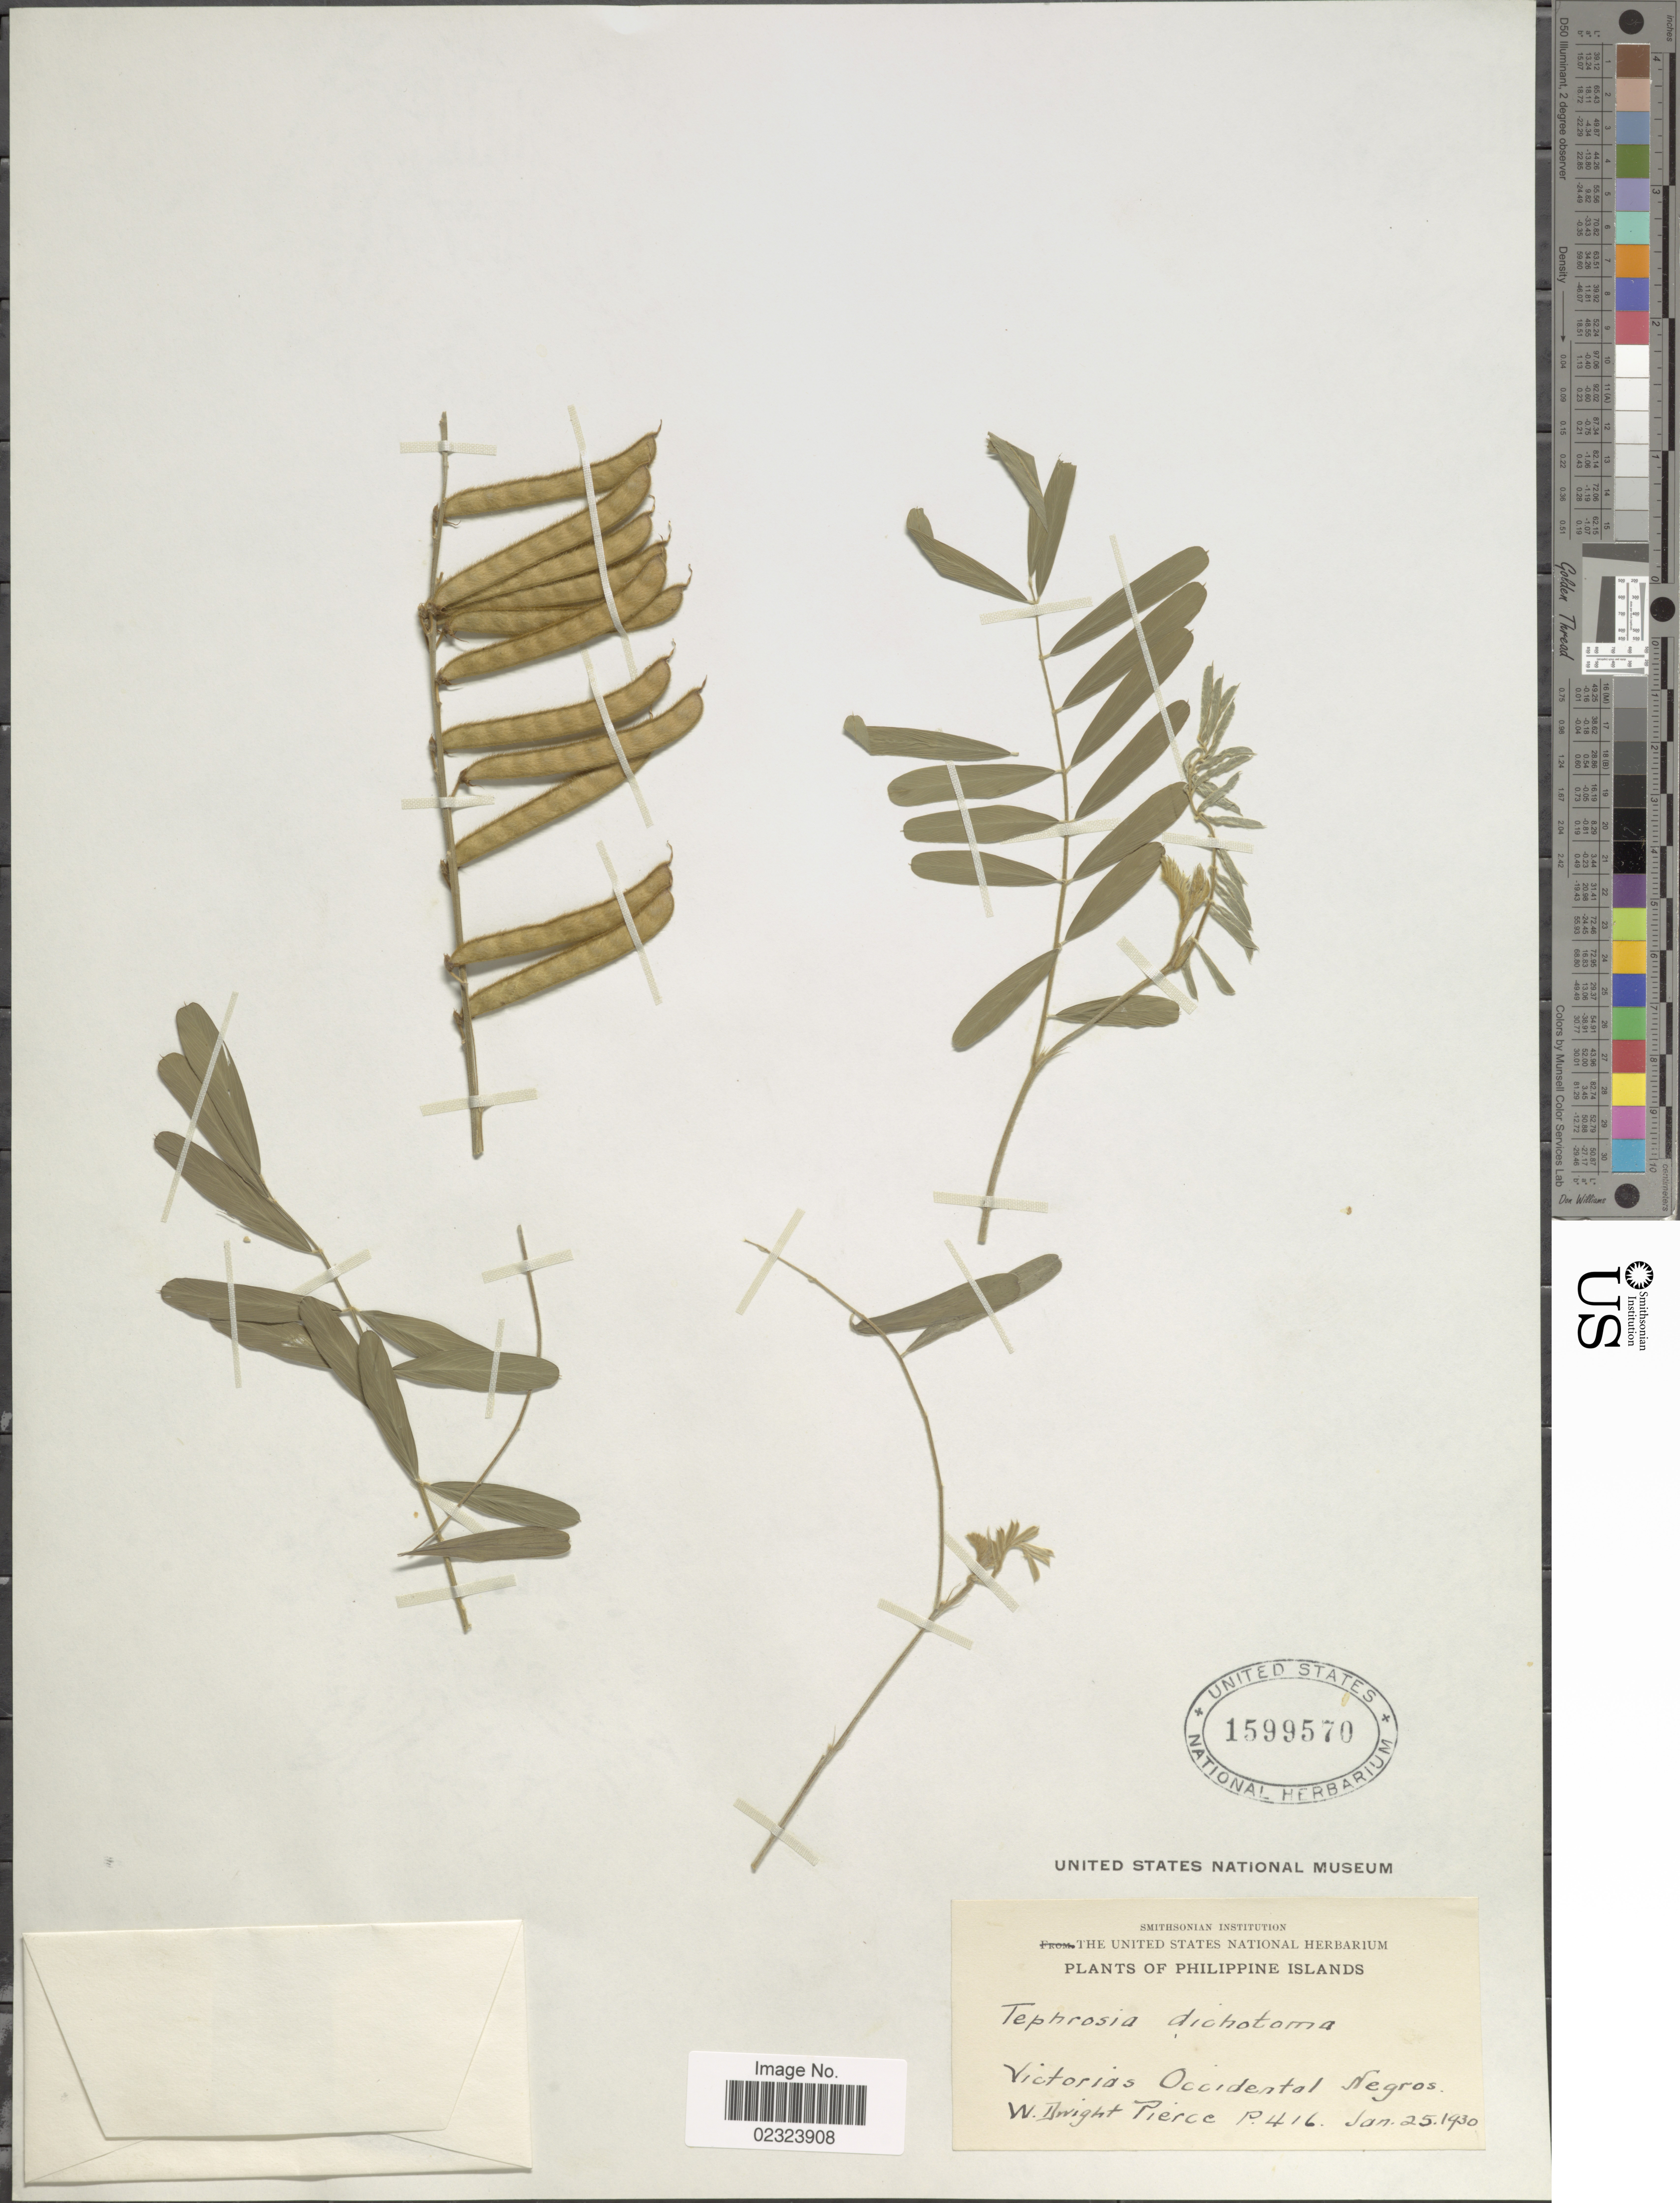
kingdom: Plantae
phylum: Tracheophyta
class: Magnoliopsida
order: Fabales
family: Fabaceae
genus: Tephrosia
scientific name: Tephrosia luzoniensis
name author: Vogel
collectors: W. Pierce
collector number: P416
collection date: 1930-01-25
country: Philippines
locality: Victorias Occidental Negros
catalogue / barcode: US 1599570